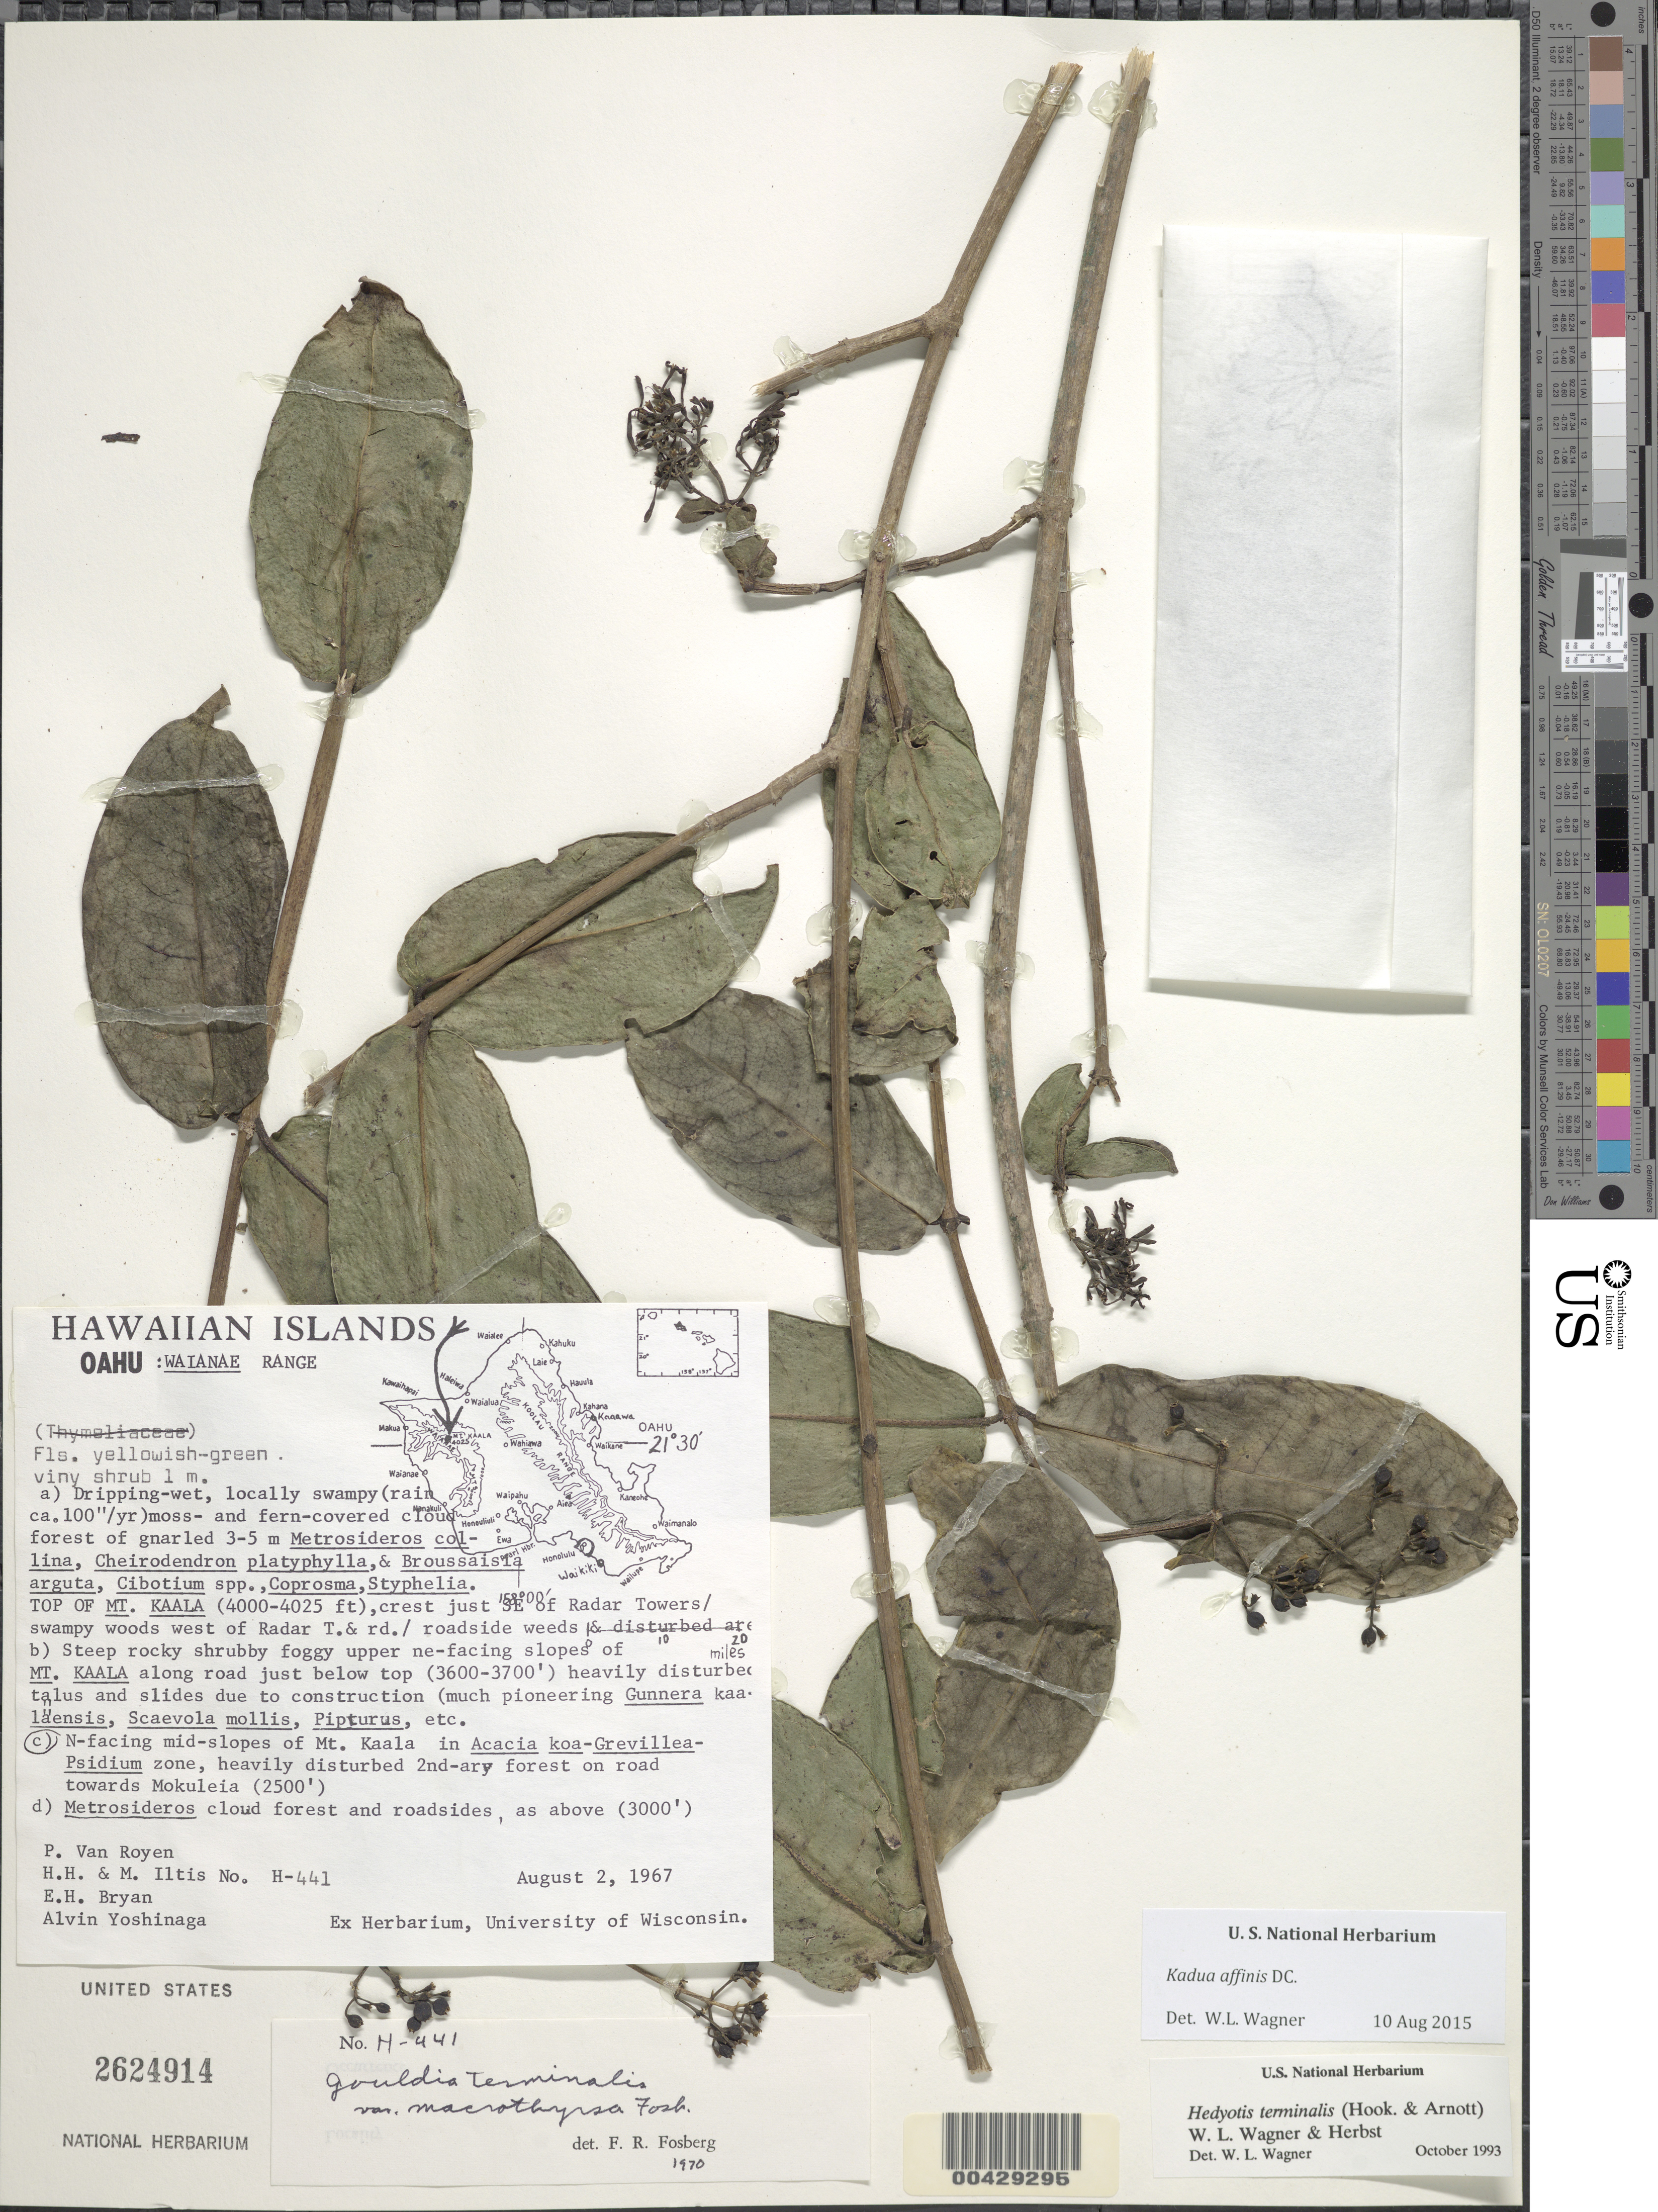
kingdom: Plantae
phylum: Tracheophyta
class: Magnoliopsida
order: Gentianales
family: Rubiaceae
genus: Kadua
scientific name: Kadua affinis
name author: DC.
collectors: P. van Royen, H. H. Iltis, M. G. Iltis, E. Bryan & A. Yoshinaga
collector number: H-441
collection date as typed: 2 Aug 1967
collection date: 1967-08-02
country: United States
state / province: Hawaii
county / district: Honolulu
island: Oahu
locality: N facing mid-slopes of Mt. Kaala, secondary forest on road towards Mokuleia, Waianae Range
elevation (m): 762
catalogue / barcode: US 2624914